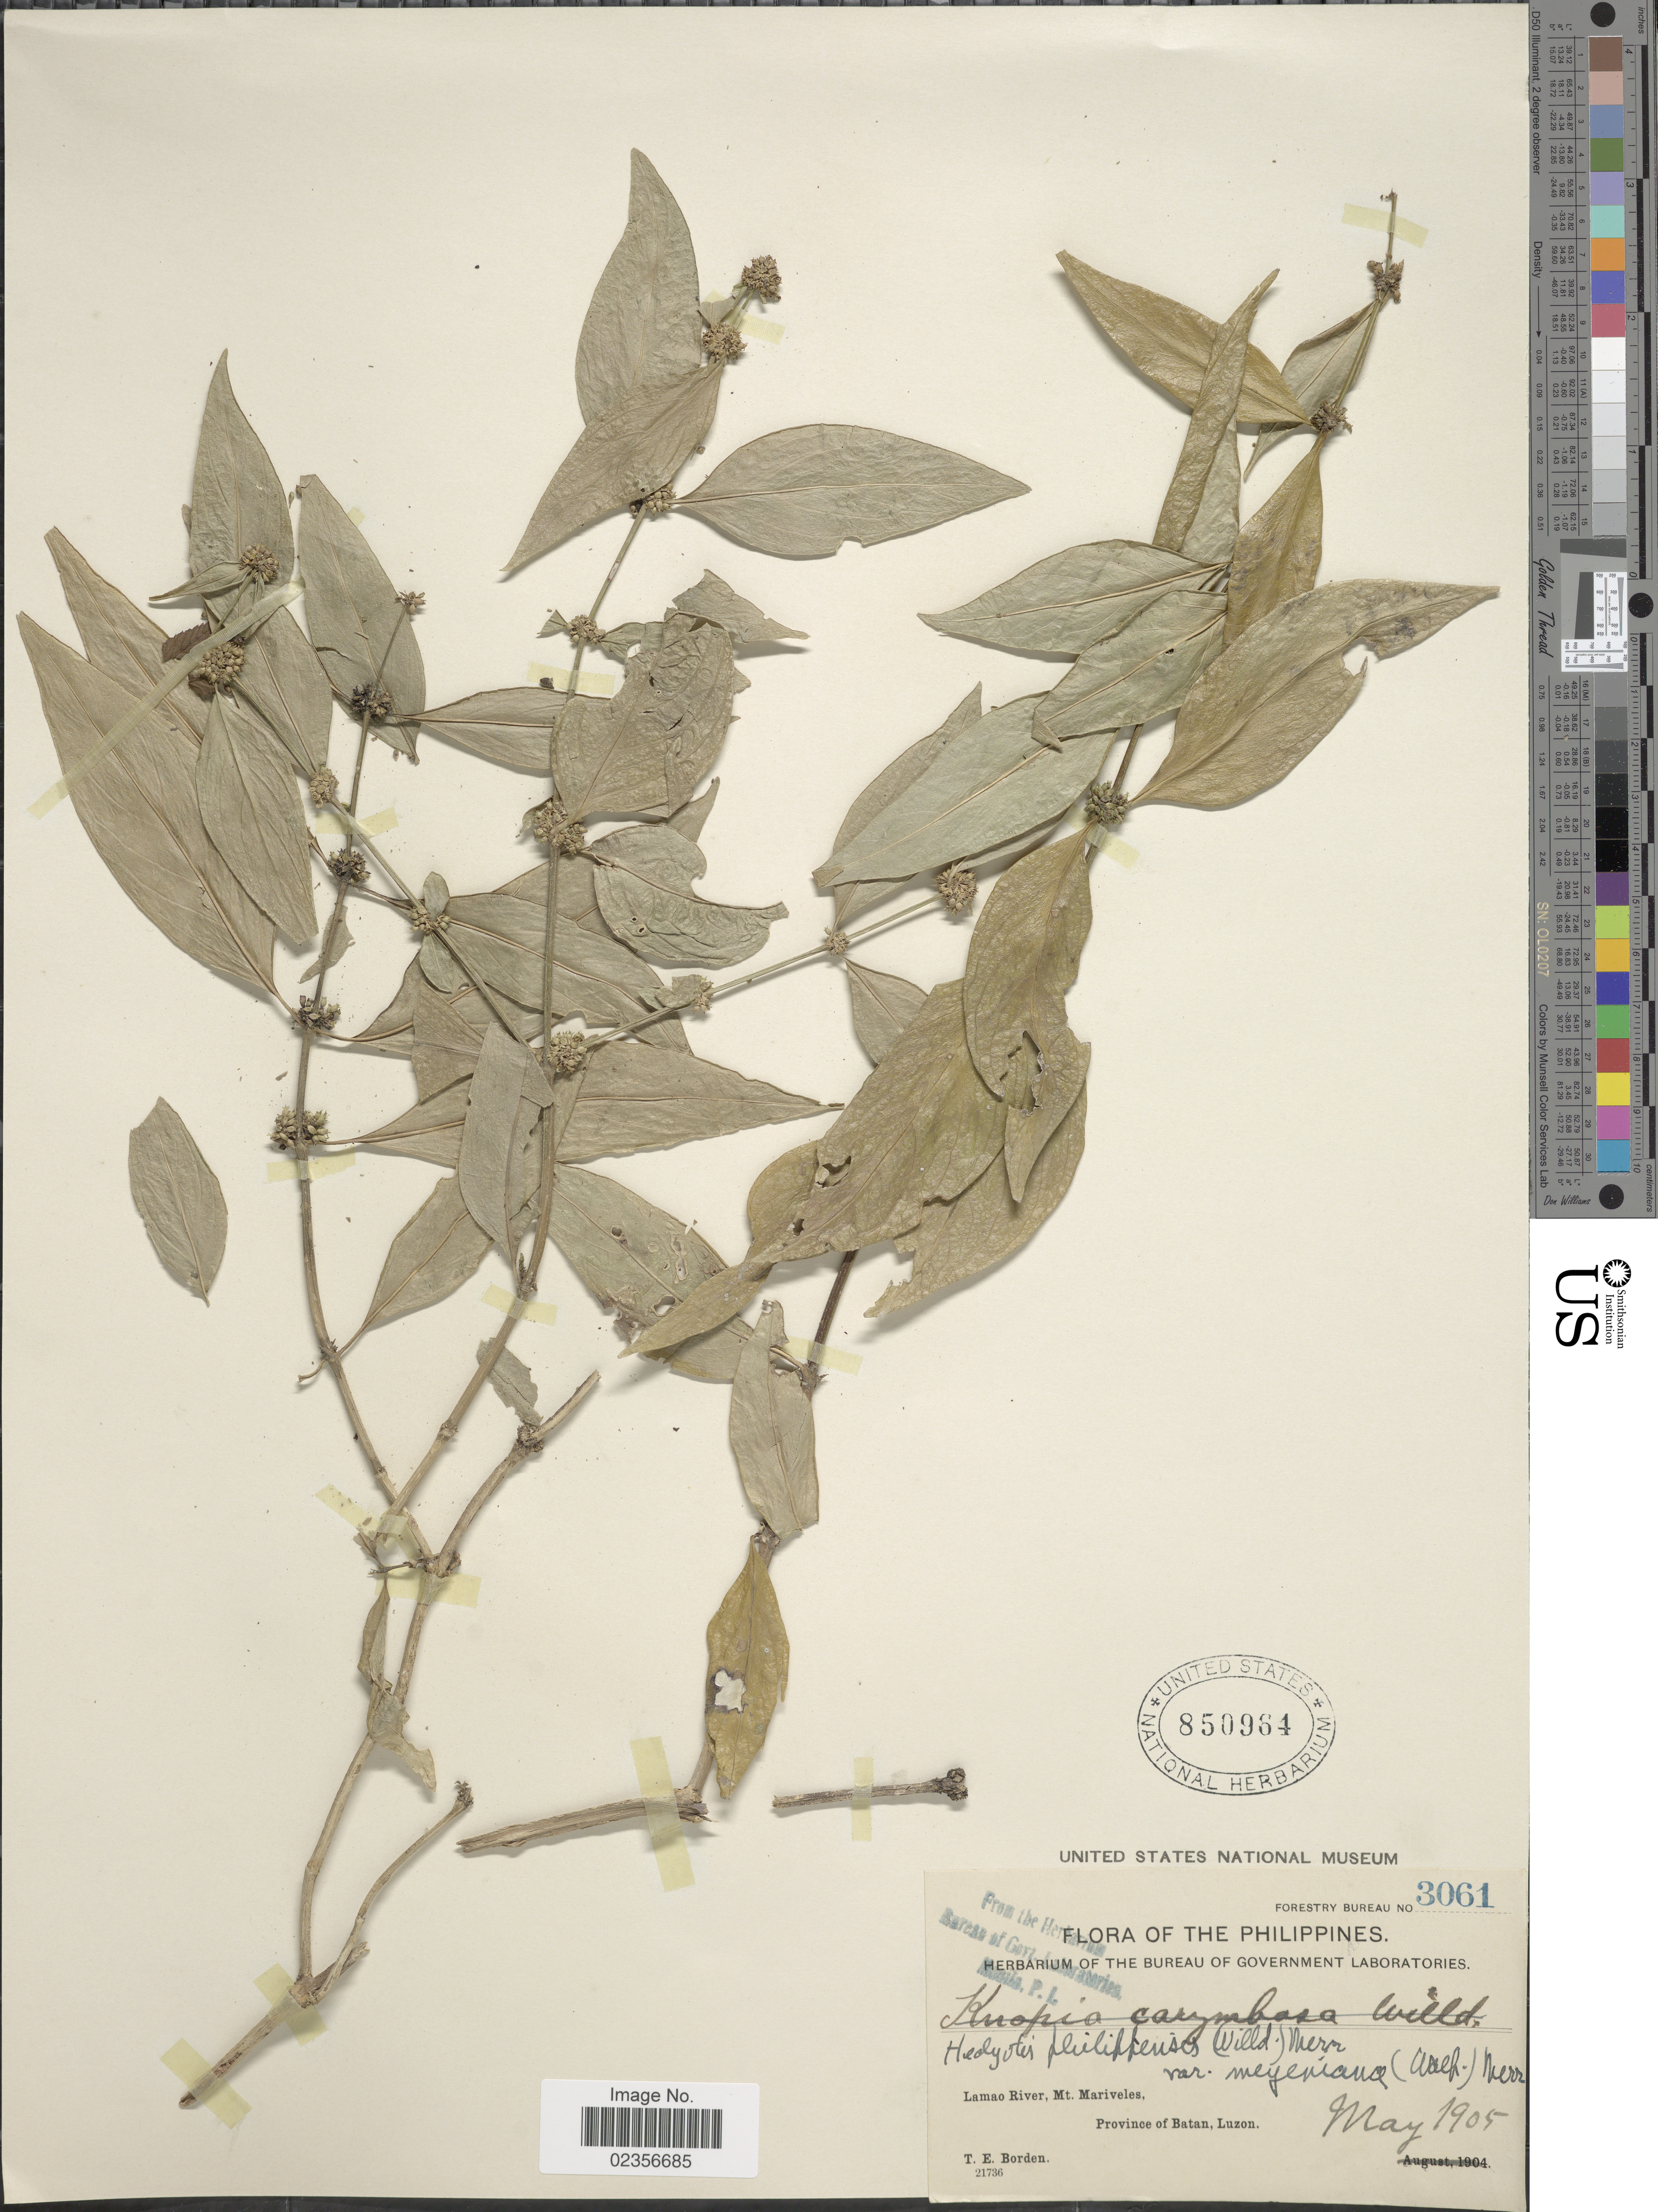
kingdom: Plantae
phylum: Tracheophyta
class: Magnoliopsida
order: Gentianales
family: Rubiaceae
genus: Hedyotis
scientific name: Hedyotis philippensis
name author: (Willd. ex Spreng.) Merr. ex C.B. Rob.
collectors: T. E. Borden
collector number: Forestry Bureau 3061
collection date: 1905-05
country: Philippines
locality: Lamao River, Mt. Mariveles, Province of Batan, Luzon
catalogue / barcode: US 850964